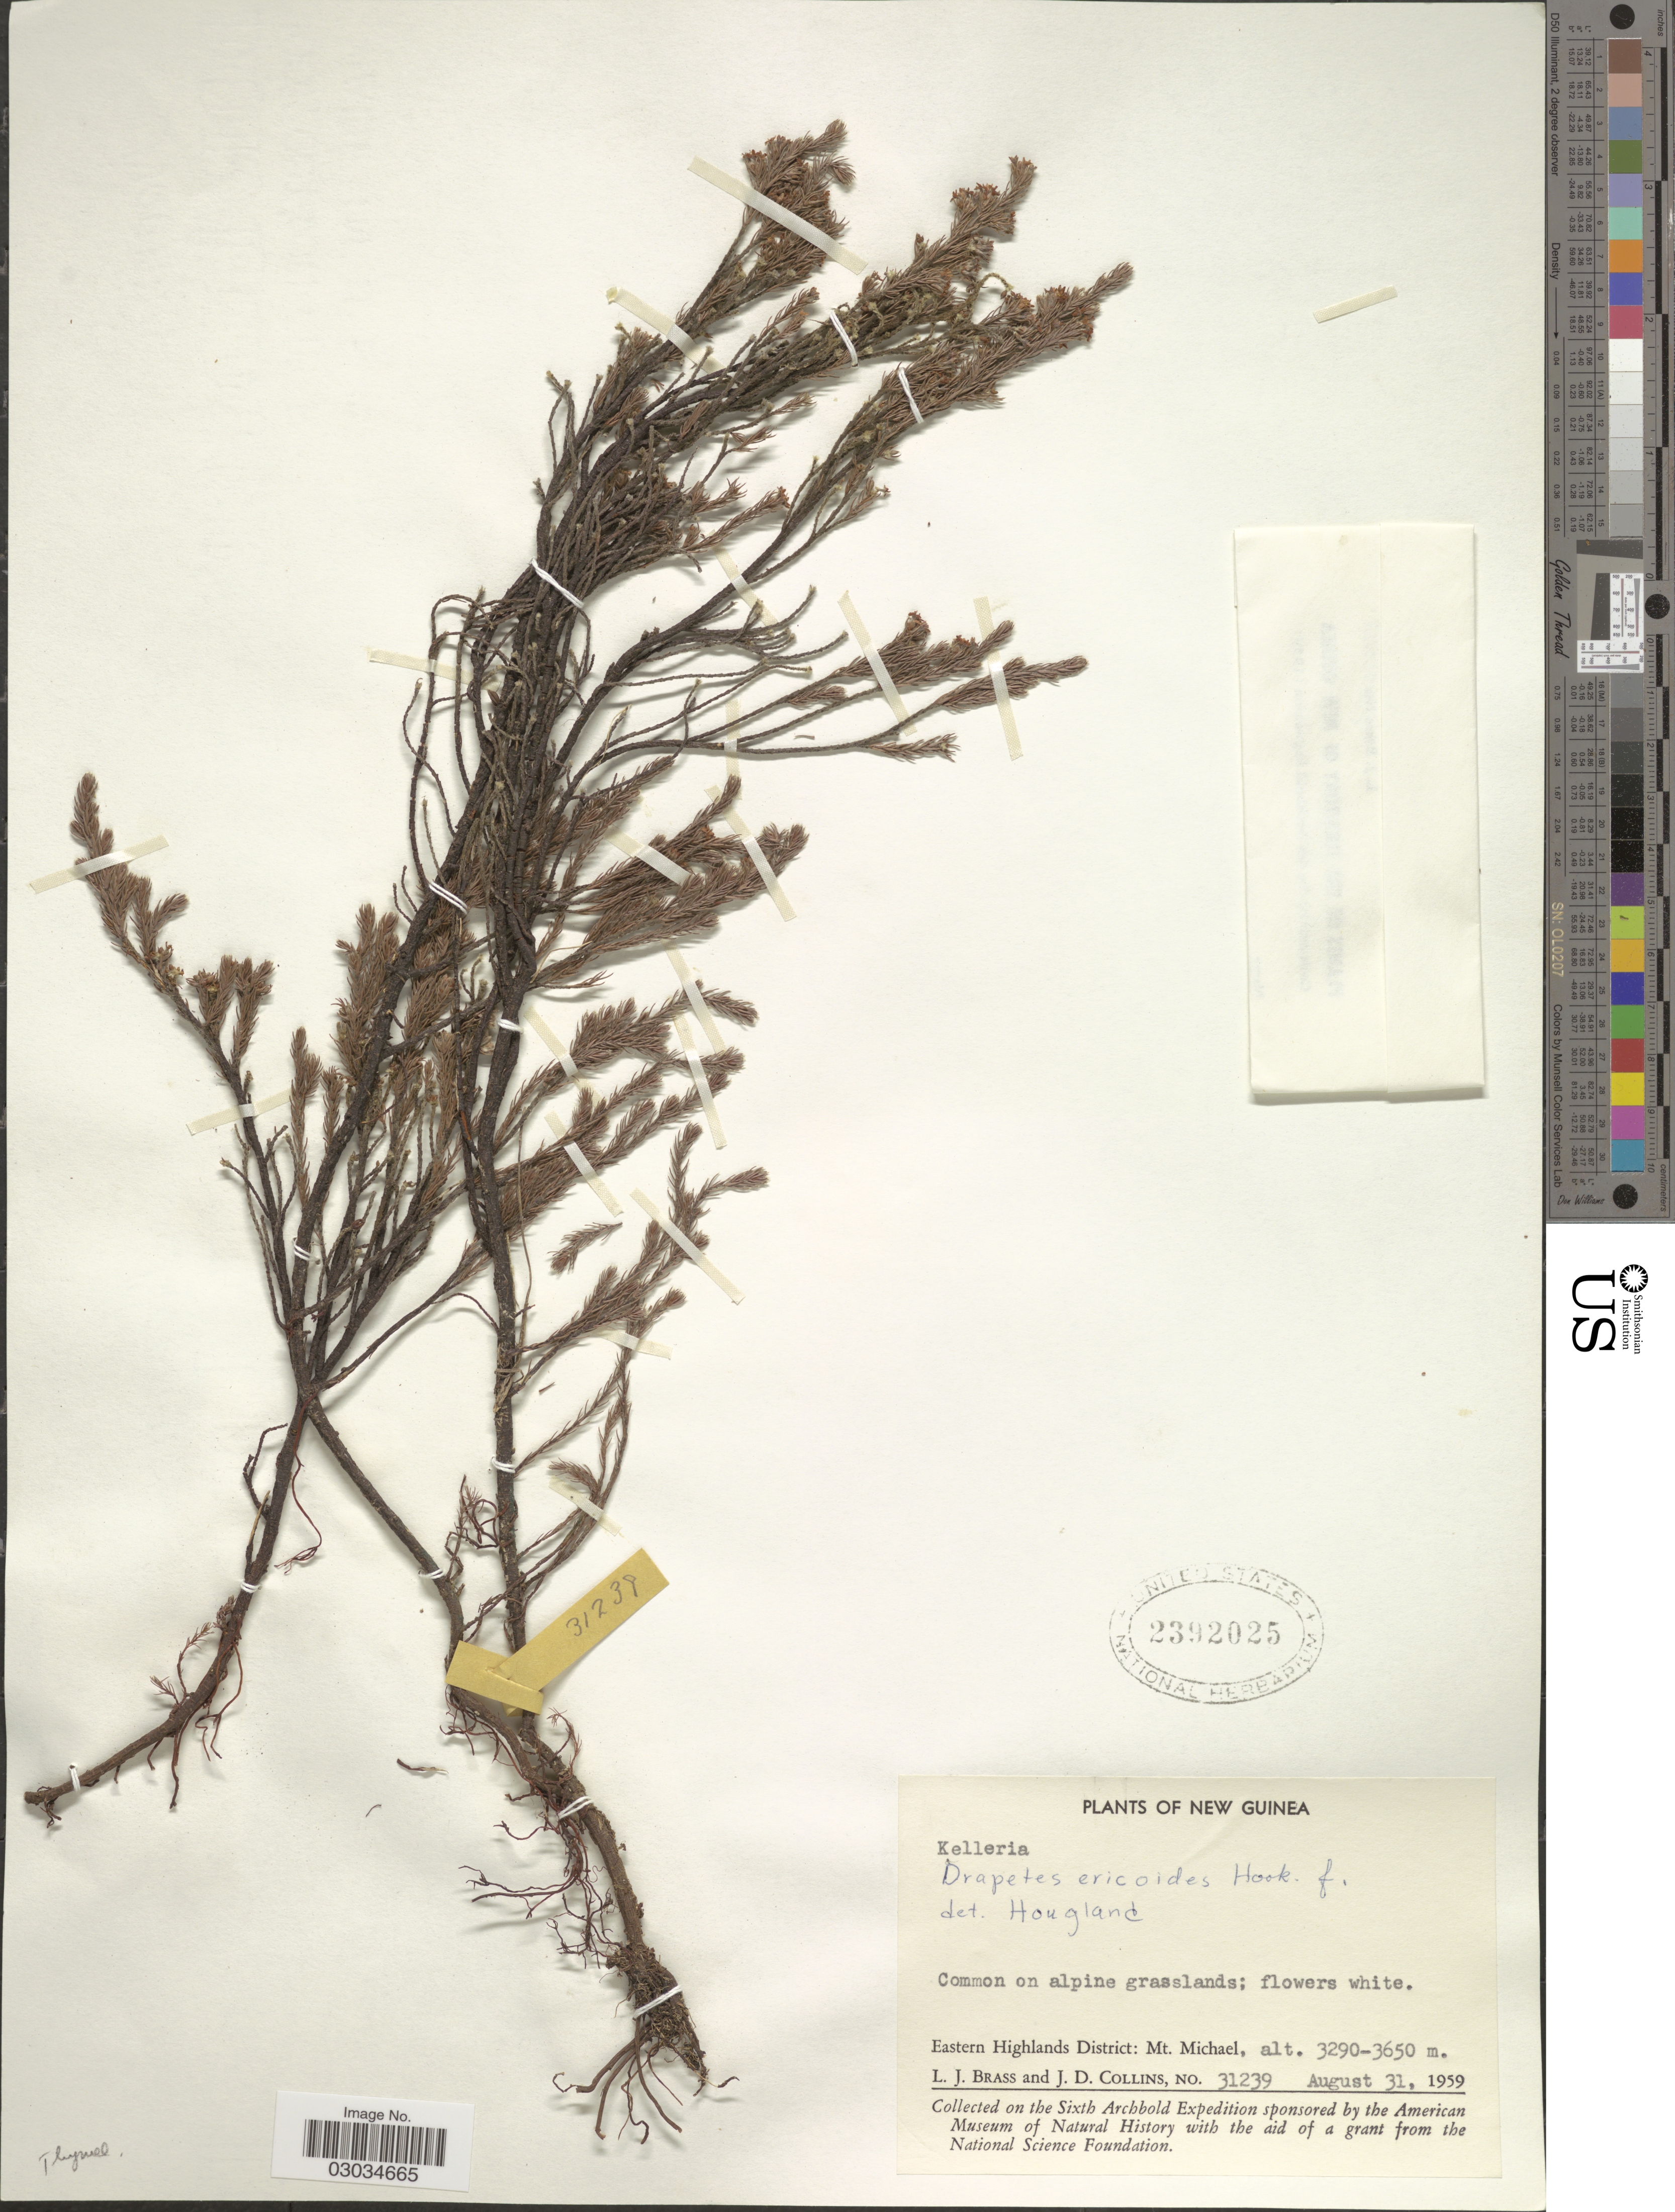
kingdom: Plantae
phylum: Tracheophyta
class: Magnoliopsida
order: Malvales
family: Thymelaeaceae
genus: Kelleria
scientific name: Kelleria ericoides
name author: (Hook. f.) Berggr.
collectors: L. J. Brass & J. Collins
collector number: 31239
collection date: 1959-08-31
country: Papua New Guinea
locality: New Guinea. Eastern Highlands District: Mt. Michael.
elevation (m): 3290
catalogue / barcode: US 2392025